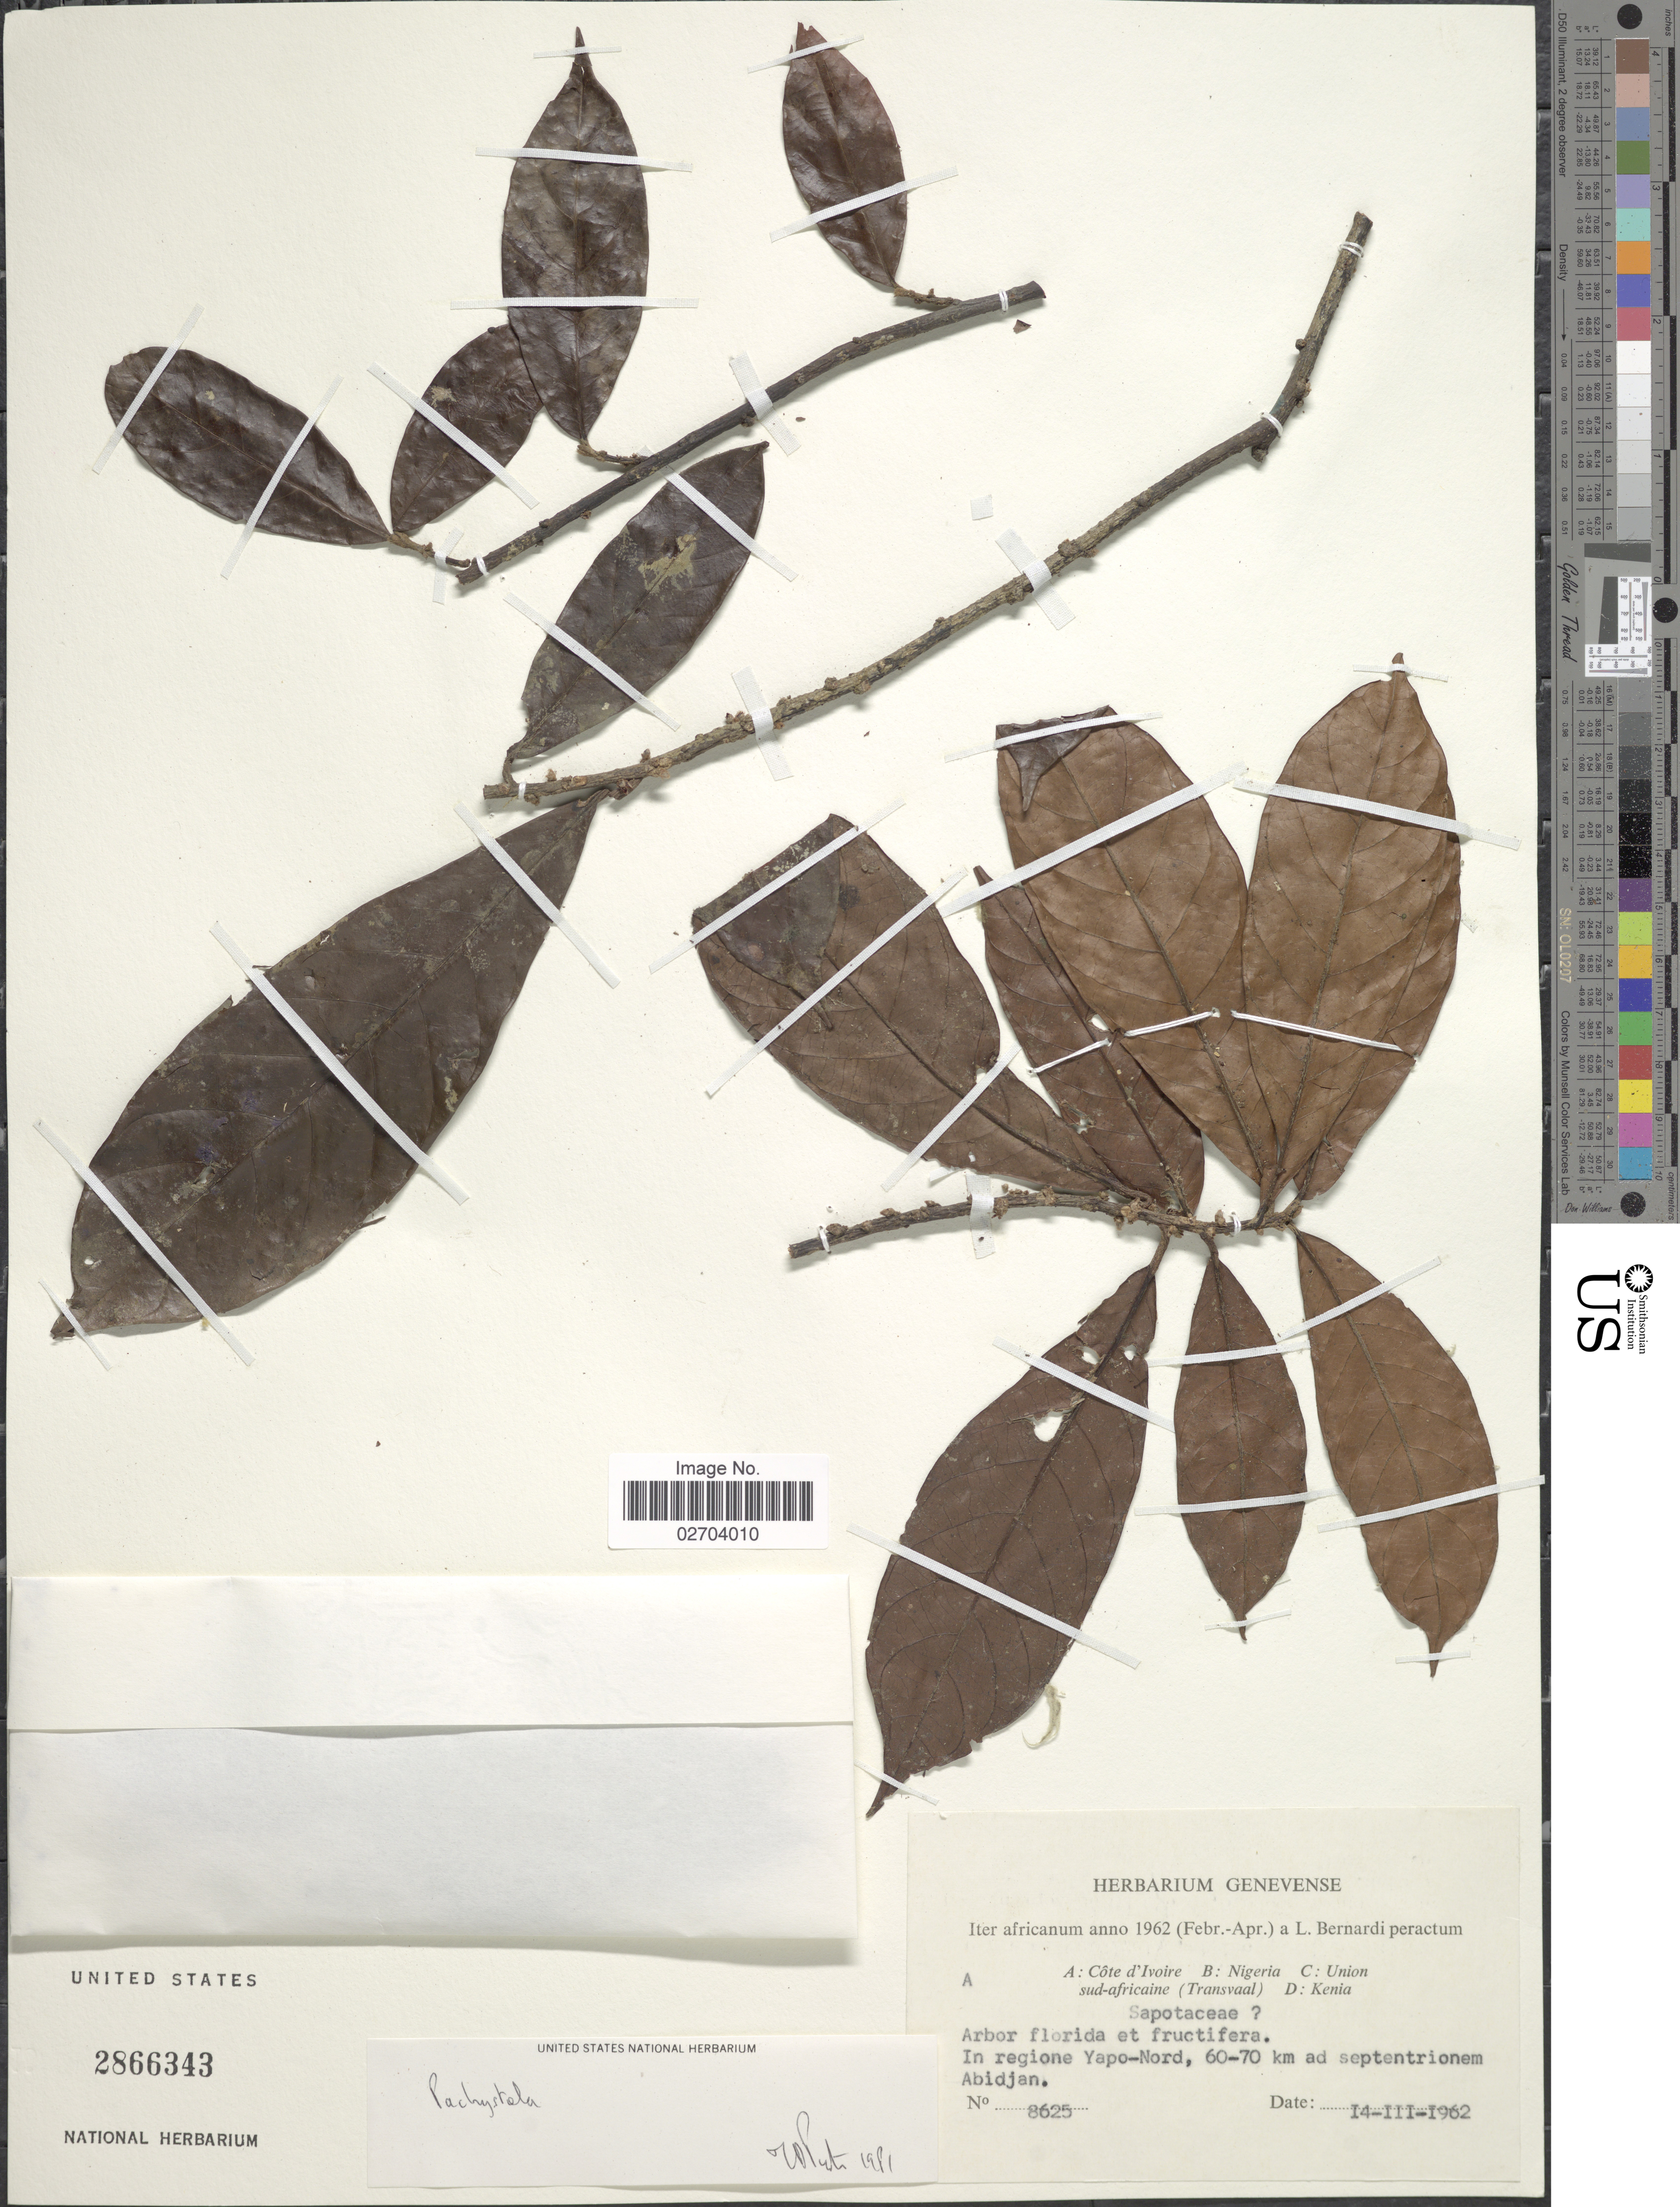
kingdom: Plantae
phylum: Tracheophyta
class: Magnoliopsida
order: Ericales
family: Sapotaceae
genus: Sideroxylon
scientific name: Sideroxylon sp.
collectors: L. Bernardi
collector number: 8625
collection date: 1962-03-14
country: Ivory Coast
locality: Cote d'Ivoire. In regione Yapo-Nord, 60-70 km ad Septentrionem Abidjan.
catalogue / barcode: US 2866343